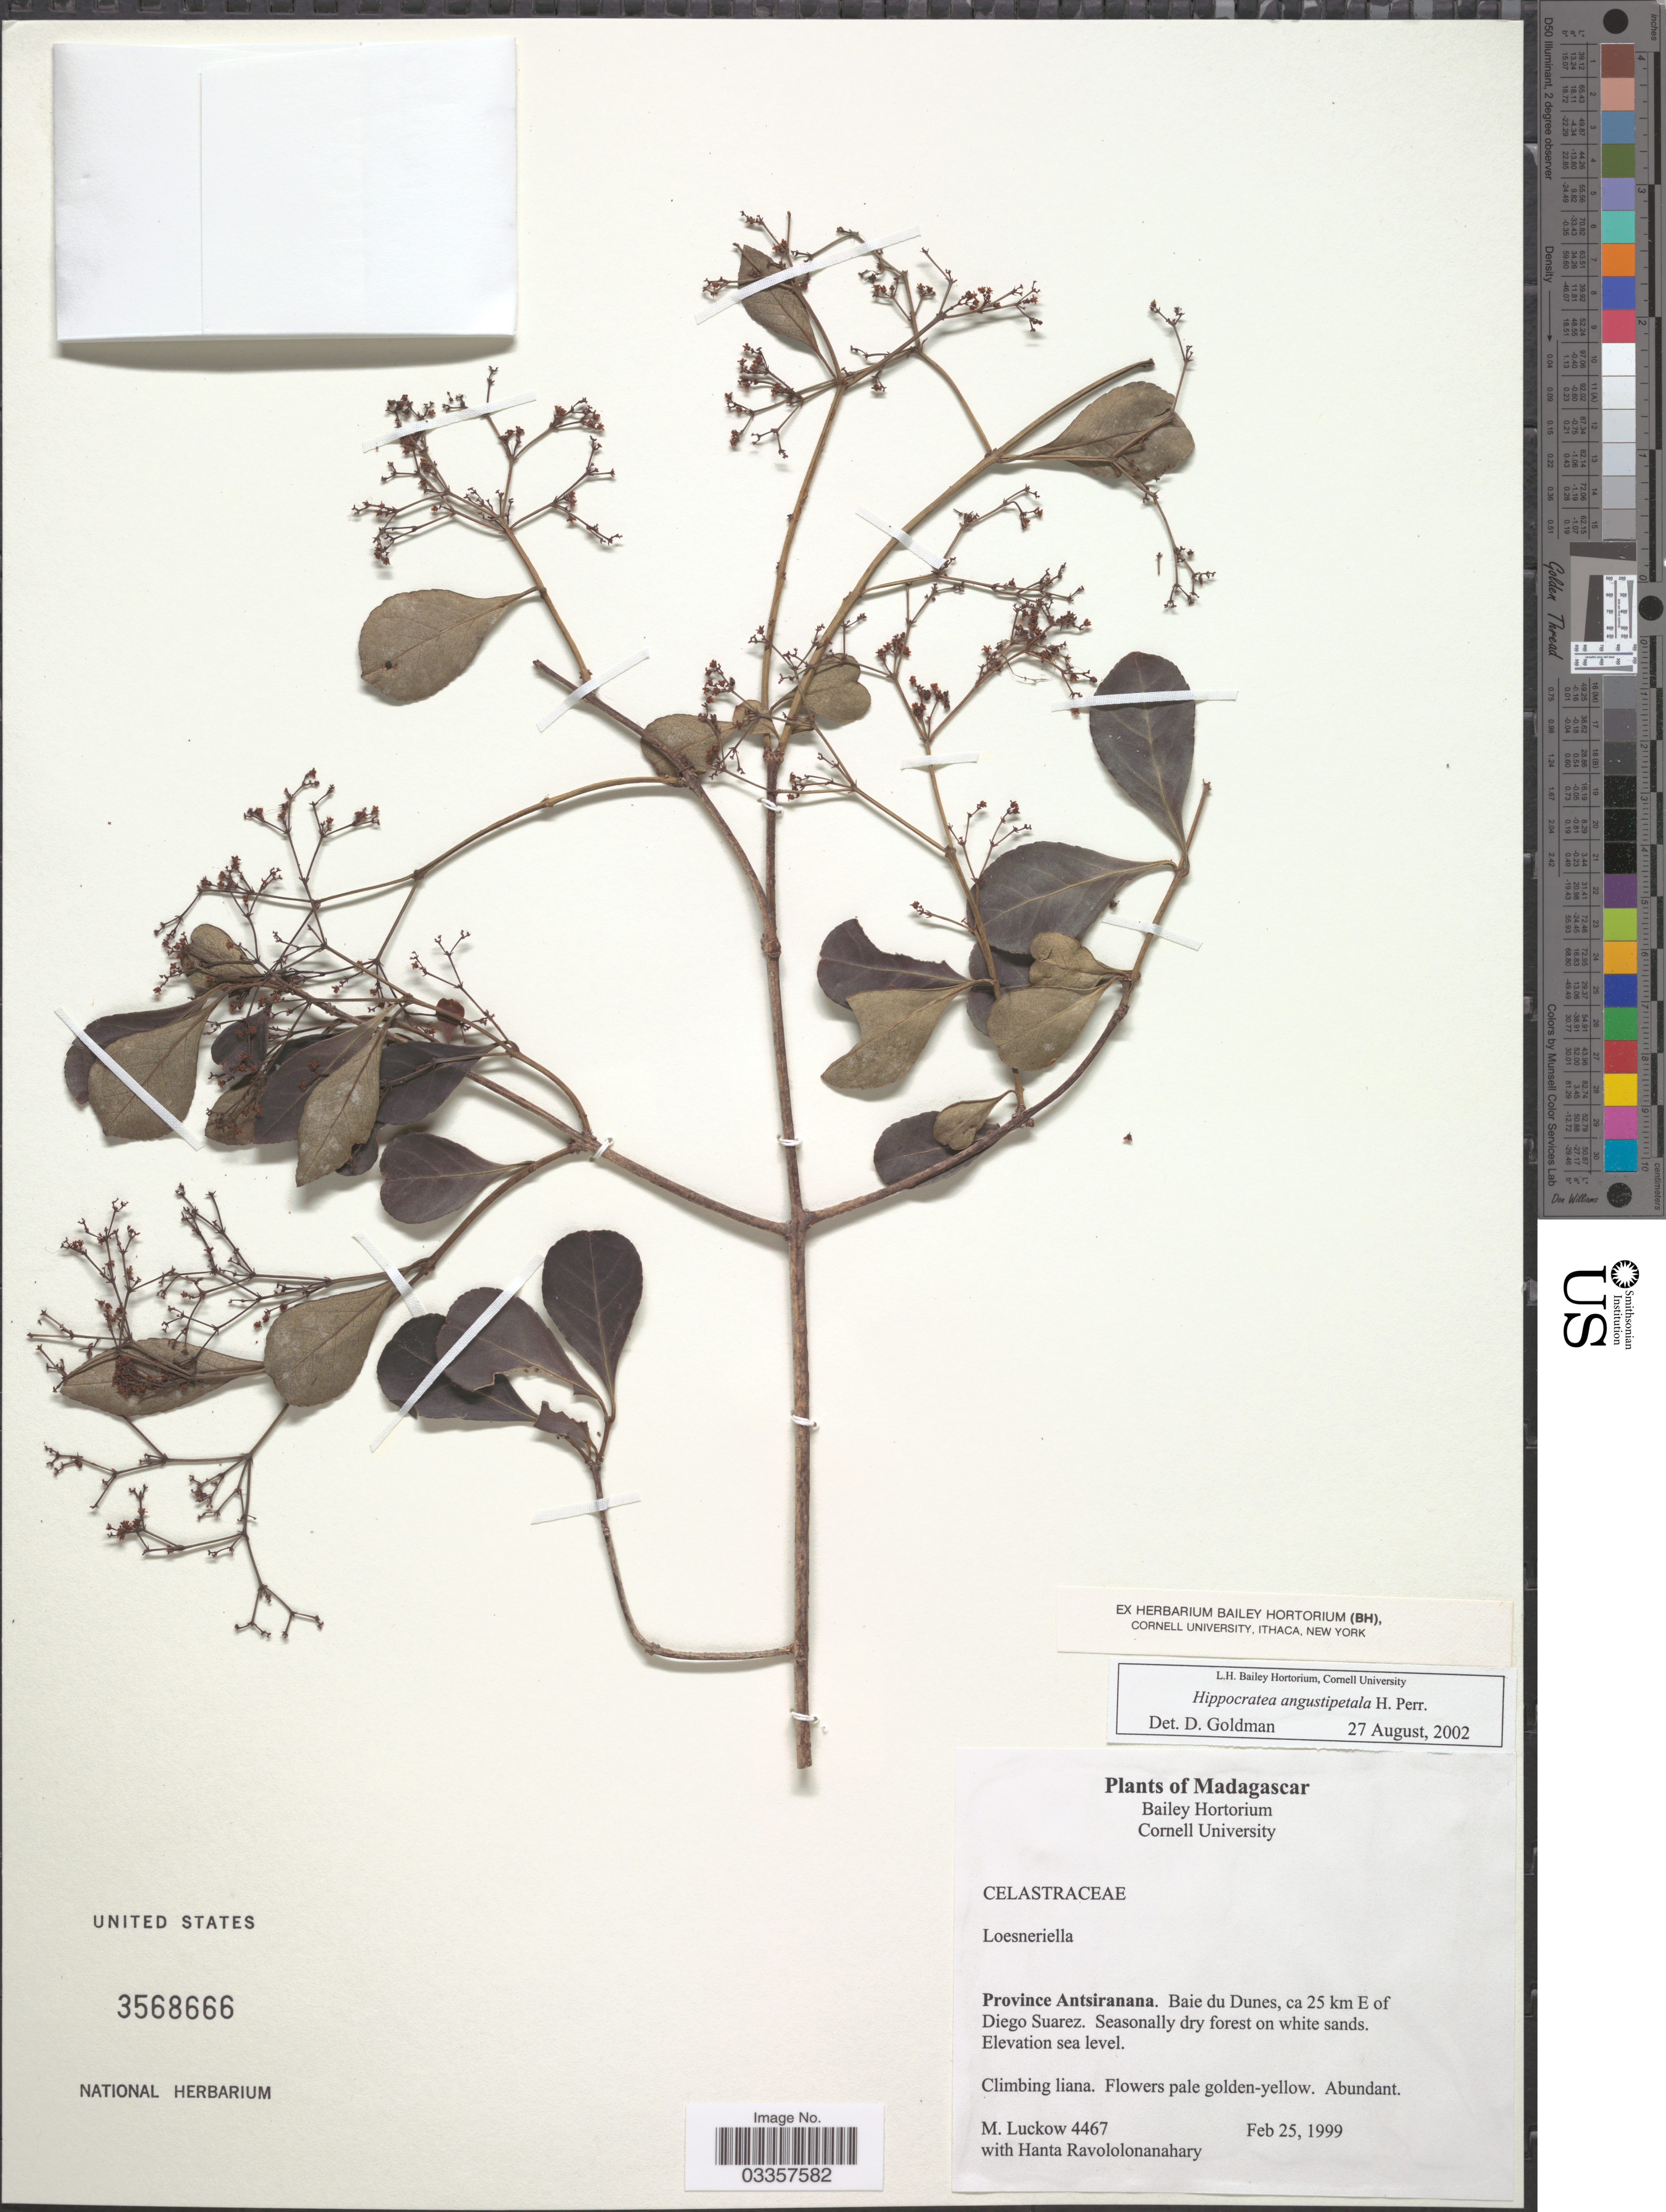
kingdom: Plantae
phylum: Tracheophyta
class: Magnoliopsida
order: Celastrales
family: Celastraceae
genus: Hippocratea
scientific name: Hippocratea angustipetala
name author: H. Perrier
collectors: M. A. Luckow & H. Ravololonanahary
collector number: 4467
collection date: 1999-02-25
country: Madagascar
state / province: Diana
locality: Baie du Dunes, ca 25 km E of Diego Suarez.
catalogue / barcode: US 3568666